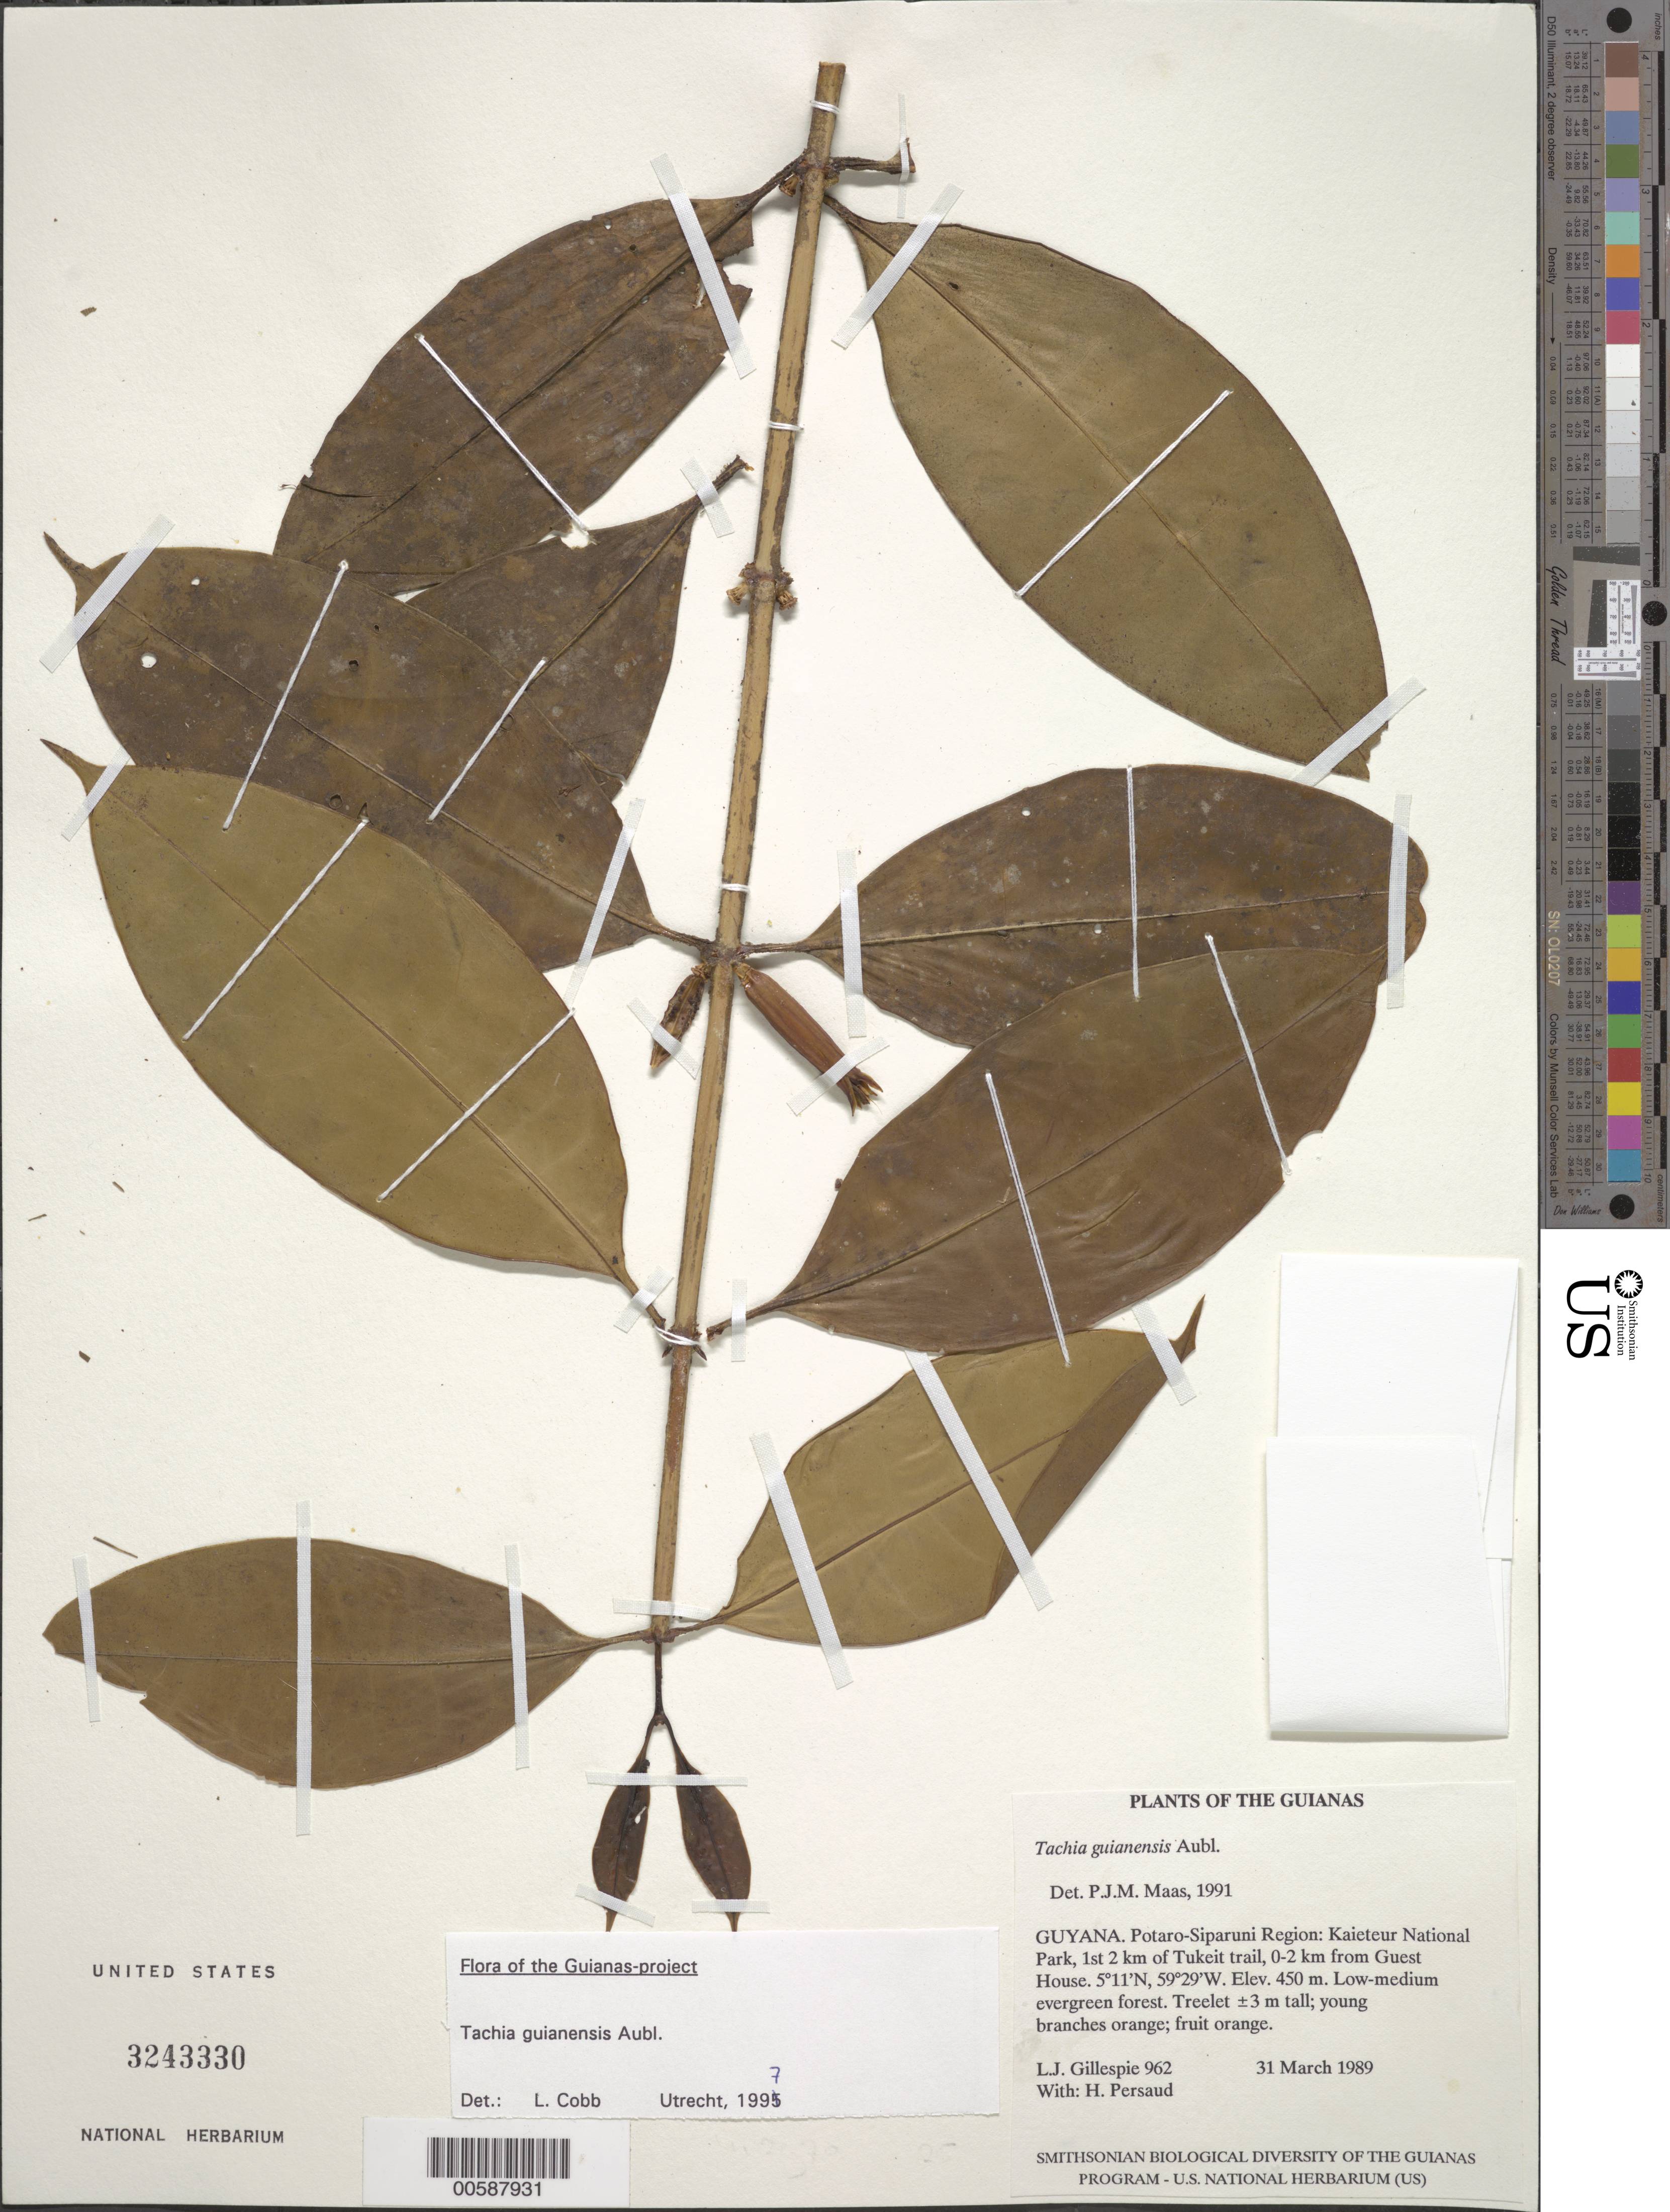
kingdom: Plantae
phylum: Tracheophyta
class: Magnoliopsida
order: Gentianales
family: Gentianaceae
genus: Tachia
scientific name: Tachia guianensis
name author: Aubl.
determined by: Maas, Paul J. M.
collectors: L. J. Gillespie & H. Persaud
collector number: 962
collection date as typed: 31 March 1989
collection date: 1989-03-31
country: Guyana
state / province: Potaro-Siparuni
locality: Kaieteur National Park, 1st 2 km of Tukeit trail, 0-2 km from Guest House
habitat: Low-medium evergreen forest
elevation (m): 450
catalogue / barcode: US 3243330